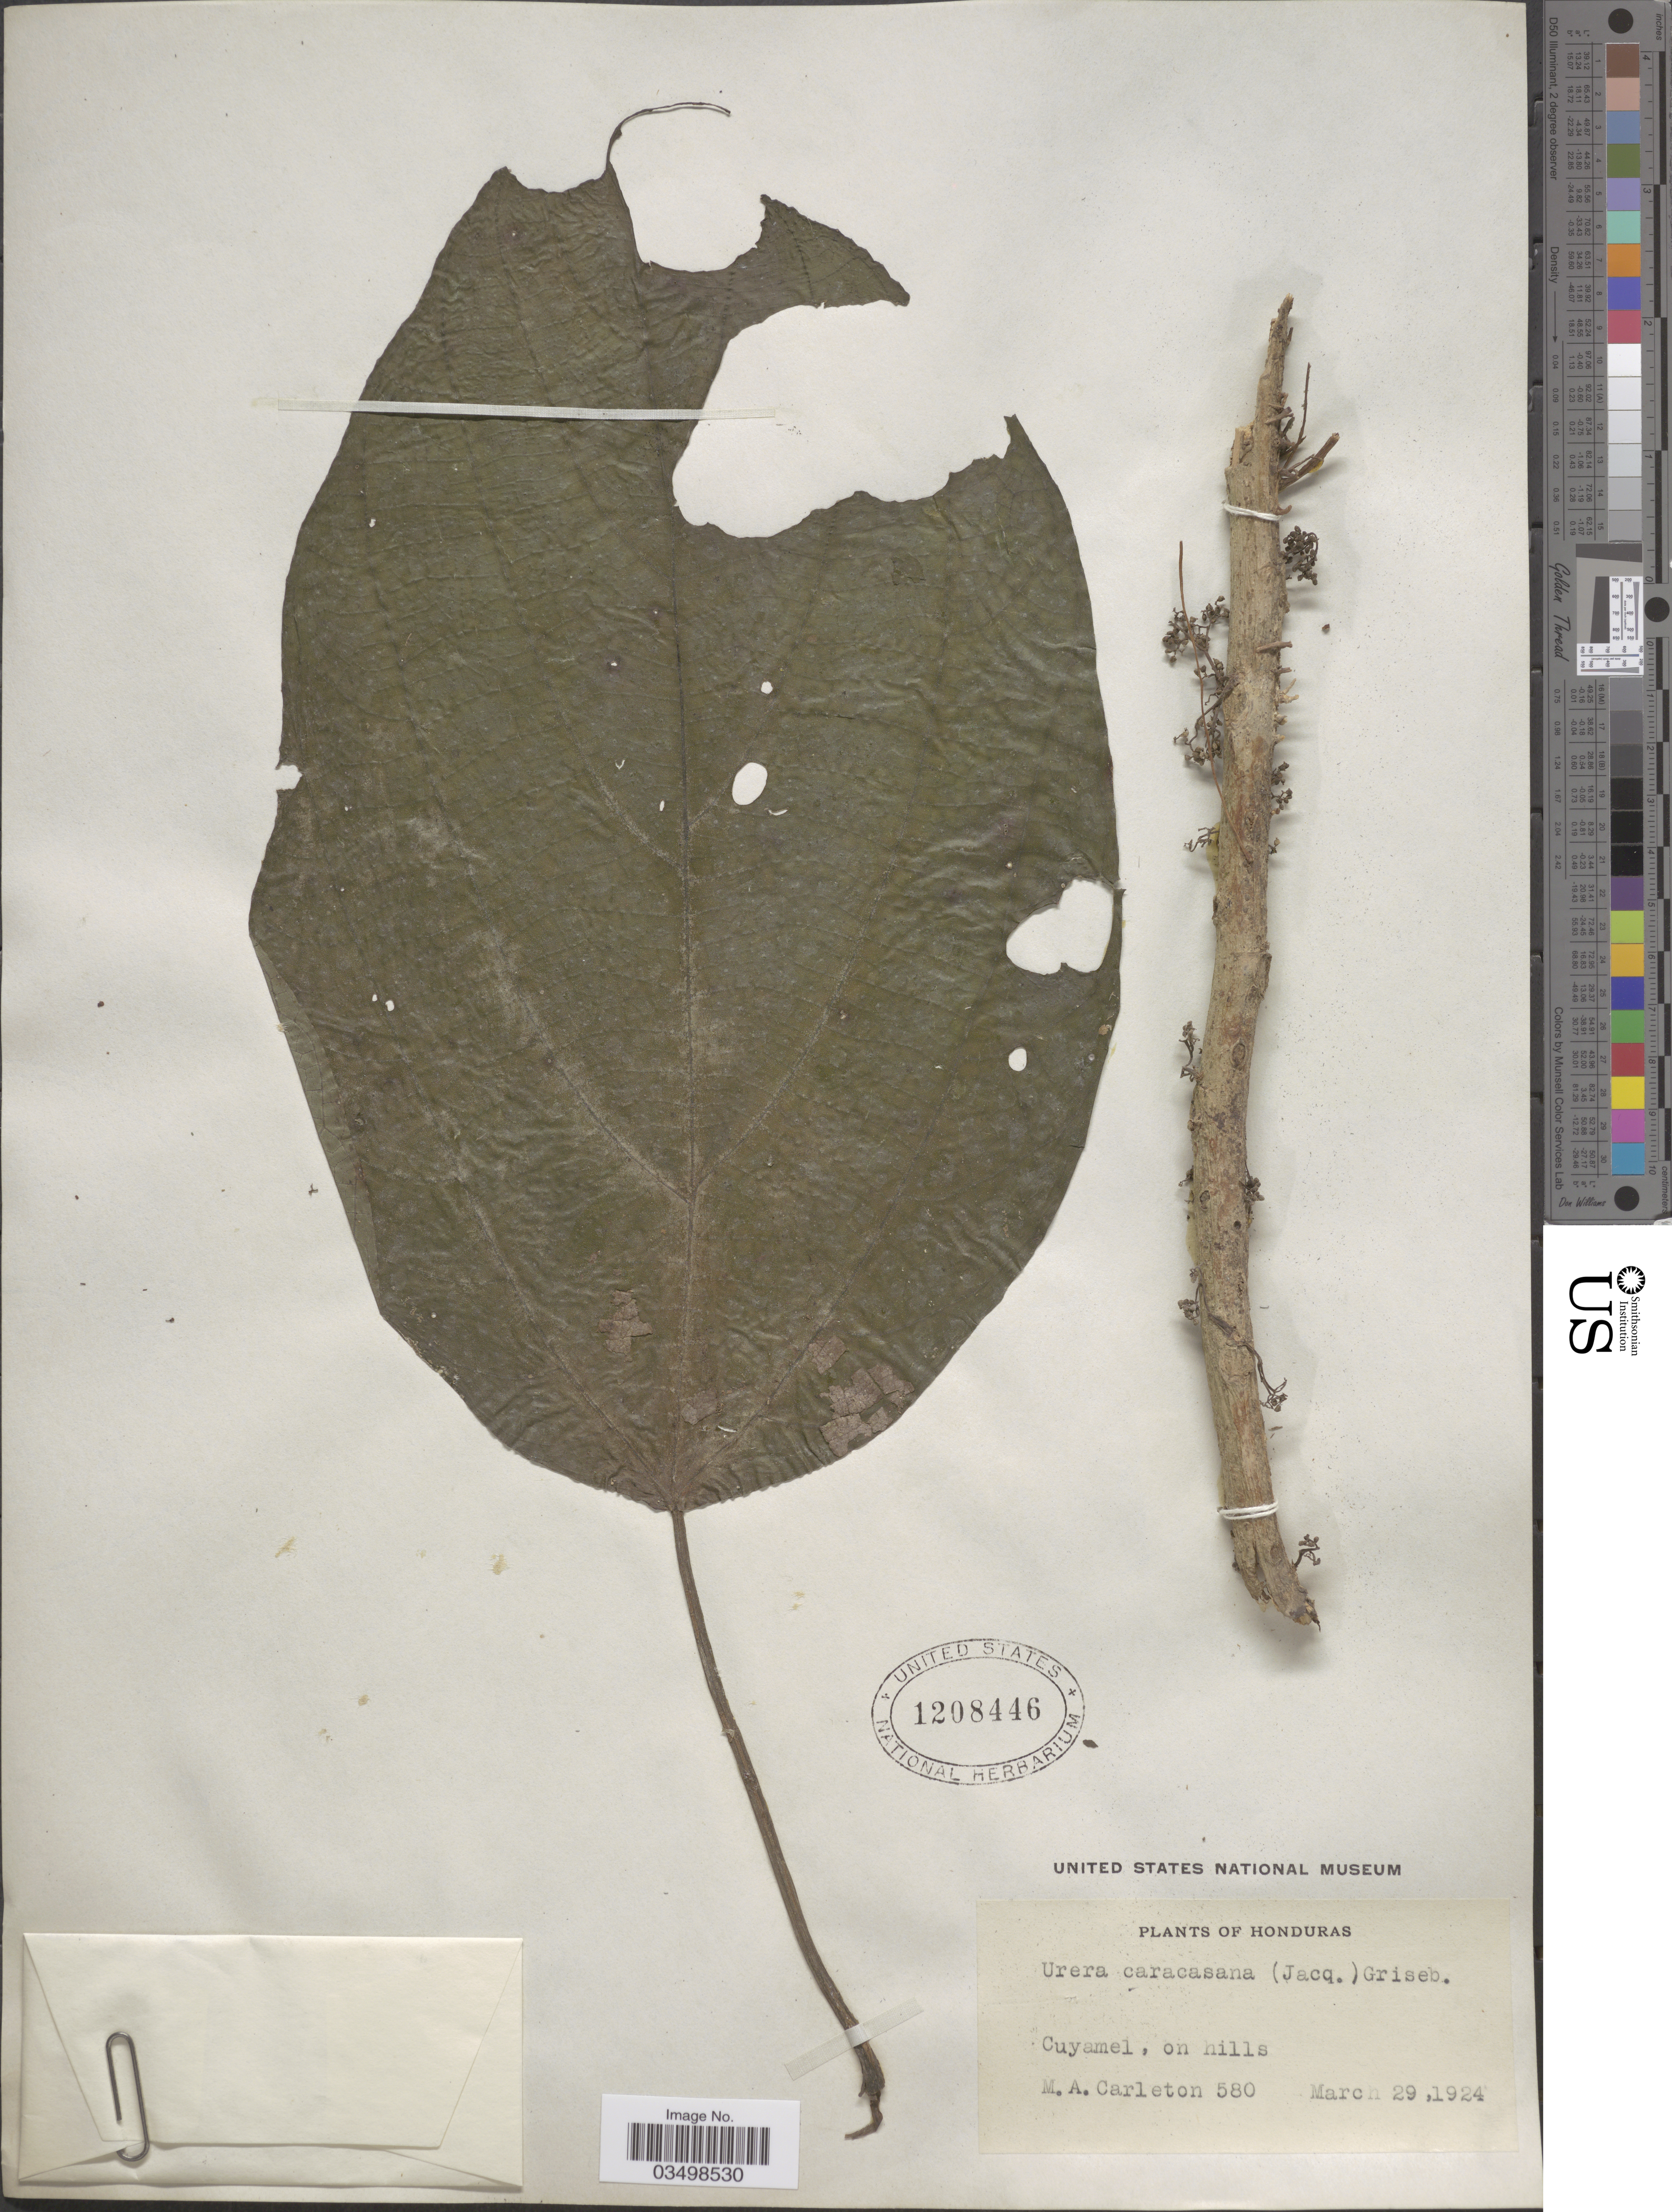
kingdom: Plantae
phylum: Tracheophyta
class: Magnoliopsida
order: Rosales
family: Urticaceae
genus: Urera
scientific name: Urera caracasana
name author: (Jacq.) Gaudich. ex Griseb.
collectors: M. A. Carleton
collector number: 580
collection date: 1924-03-29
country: Honduras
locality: Cuyamel, on hills.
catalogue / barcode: US 1208446